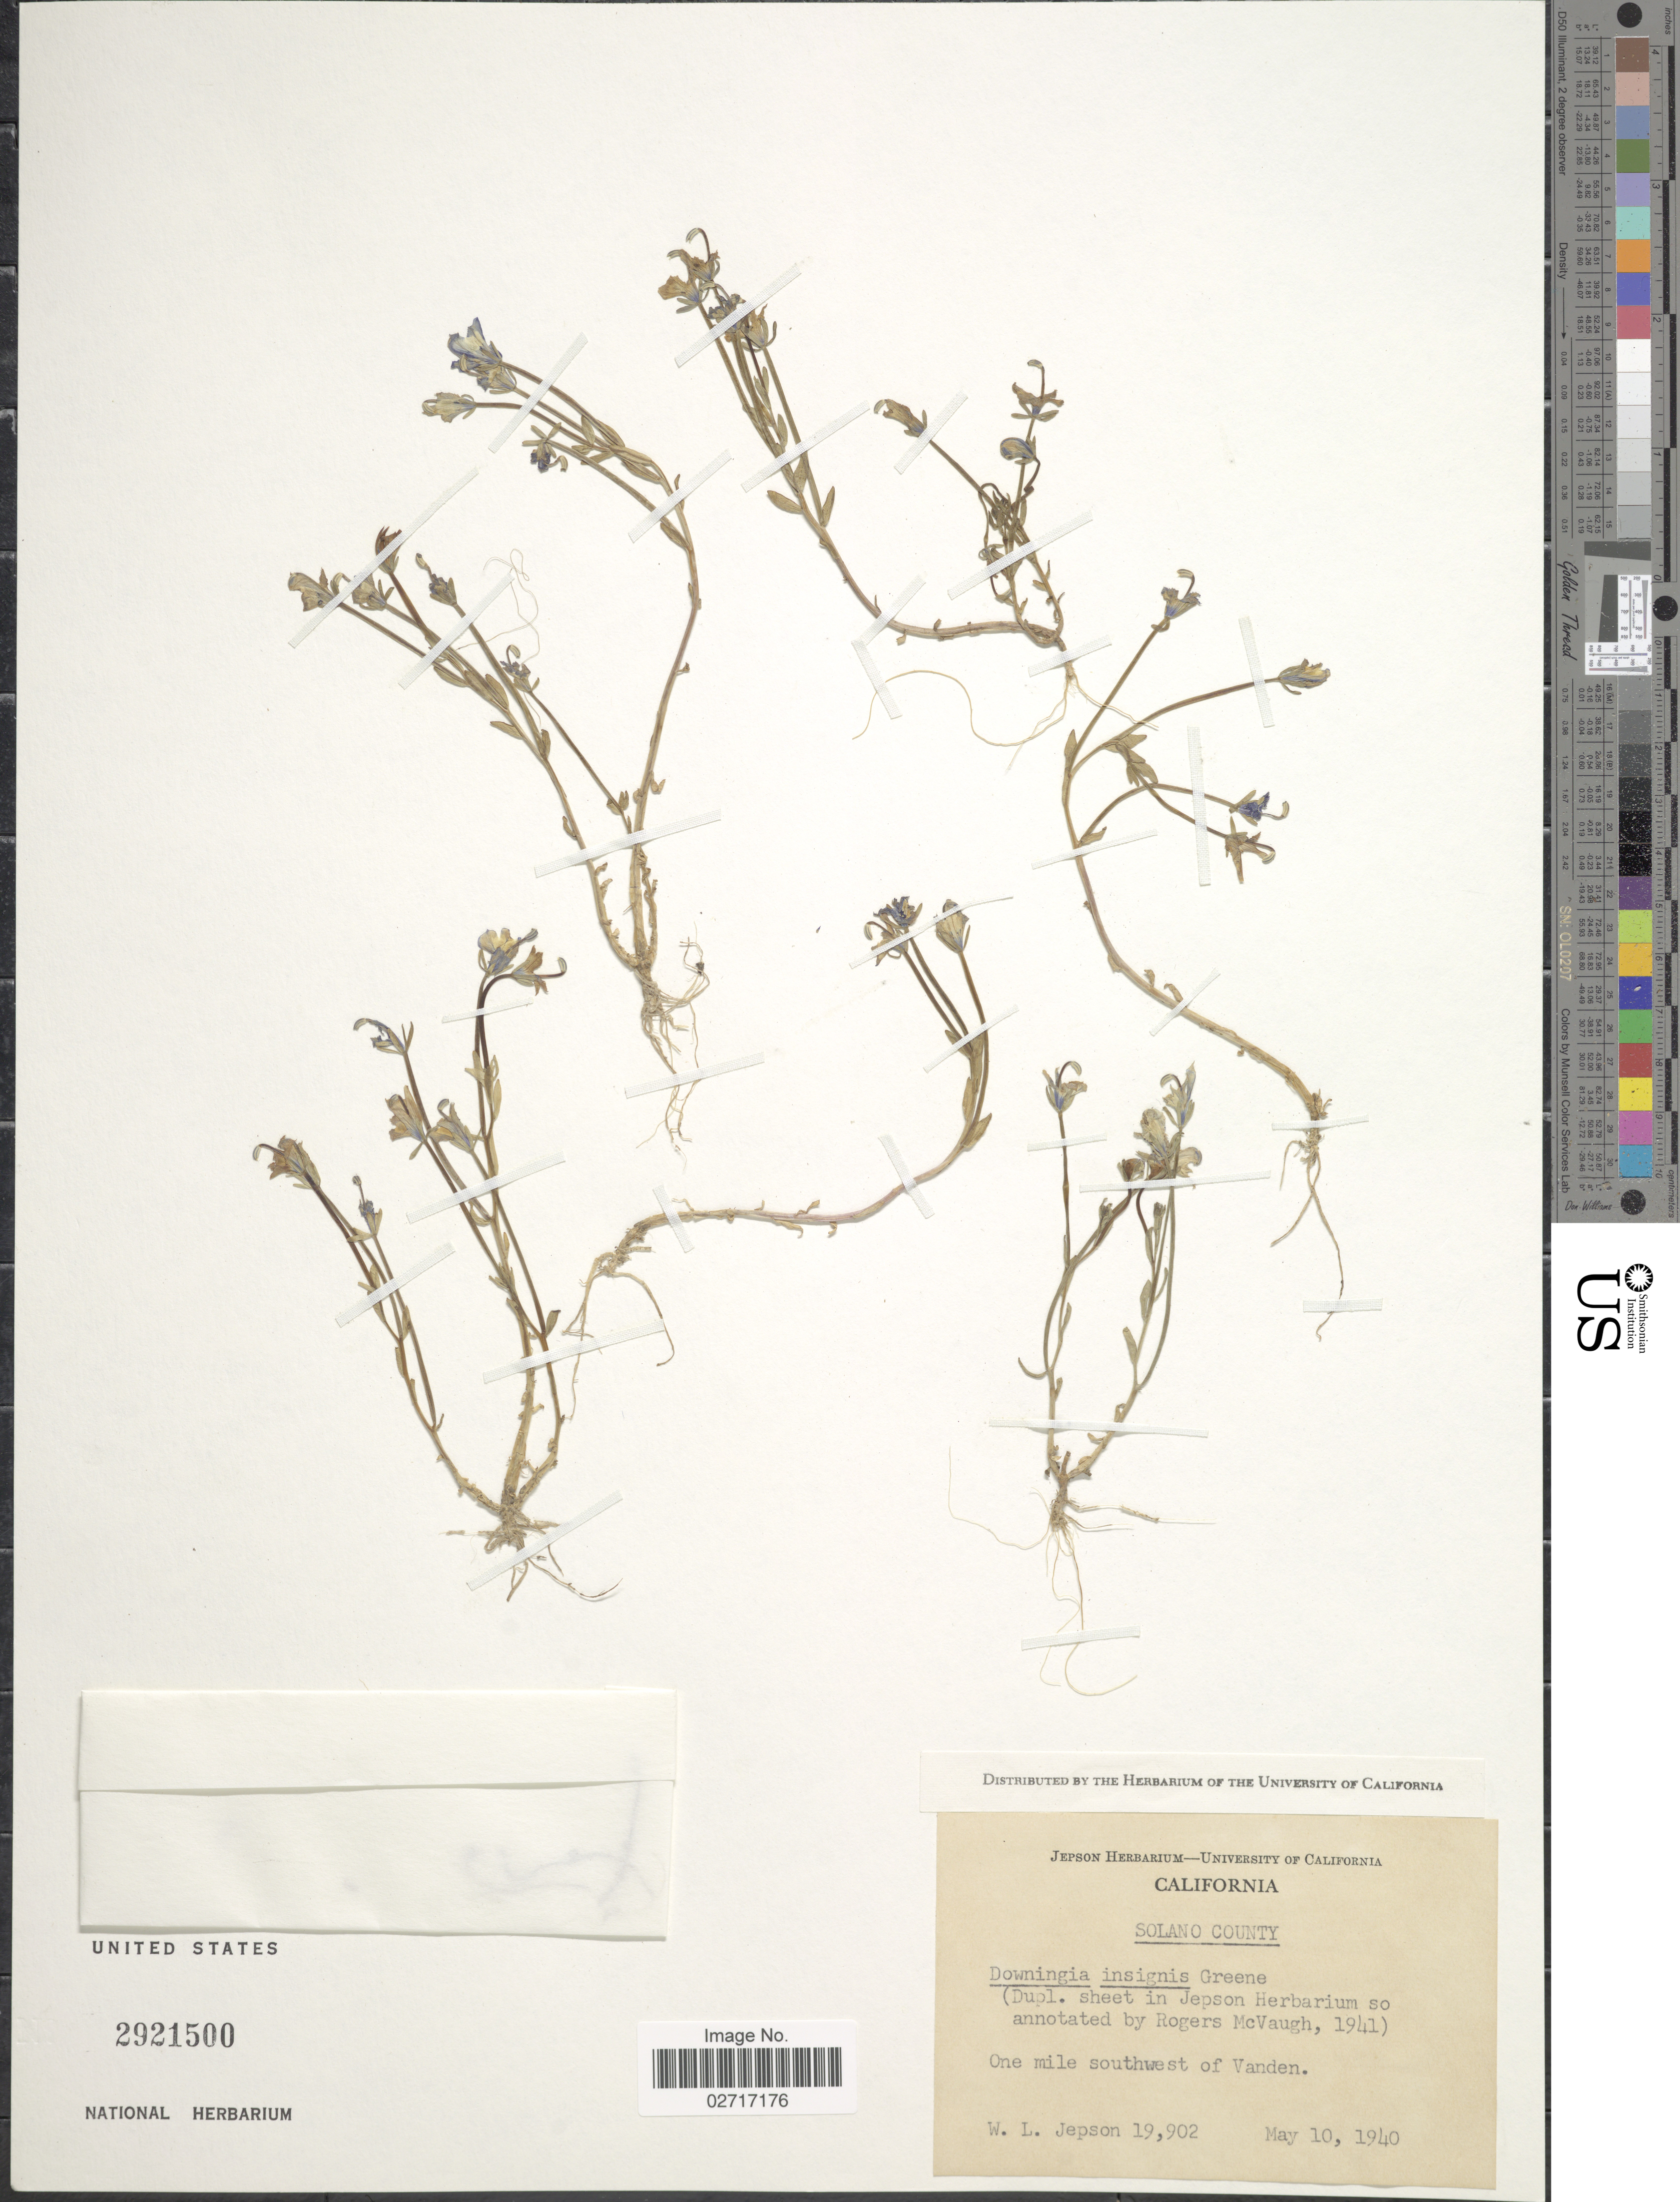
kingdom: Plantae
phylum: Tracheophyta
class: Magnoliopsida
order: Asterales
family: Campanulaceae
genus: Downingia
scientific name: Downingia insignis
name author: Greene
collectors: W. L. Jepson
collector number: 19902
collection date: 1940-05-10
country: United States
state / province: California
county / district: Solano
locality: Solano County. One mile southwest of Vanden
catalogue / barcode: US 2921500